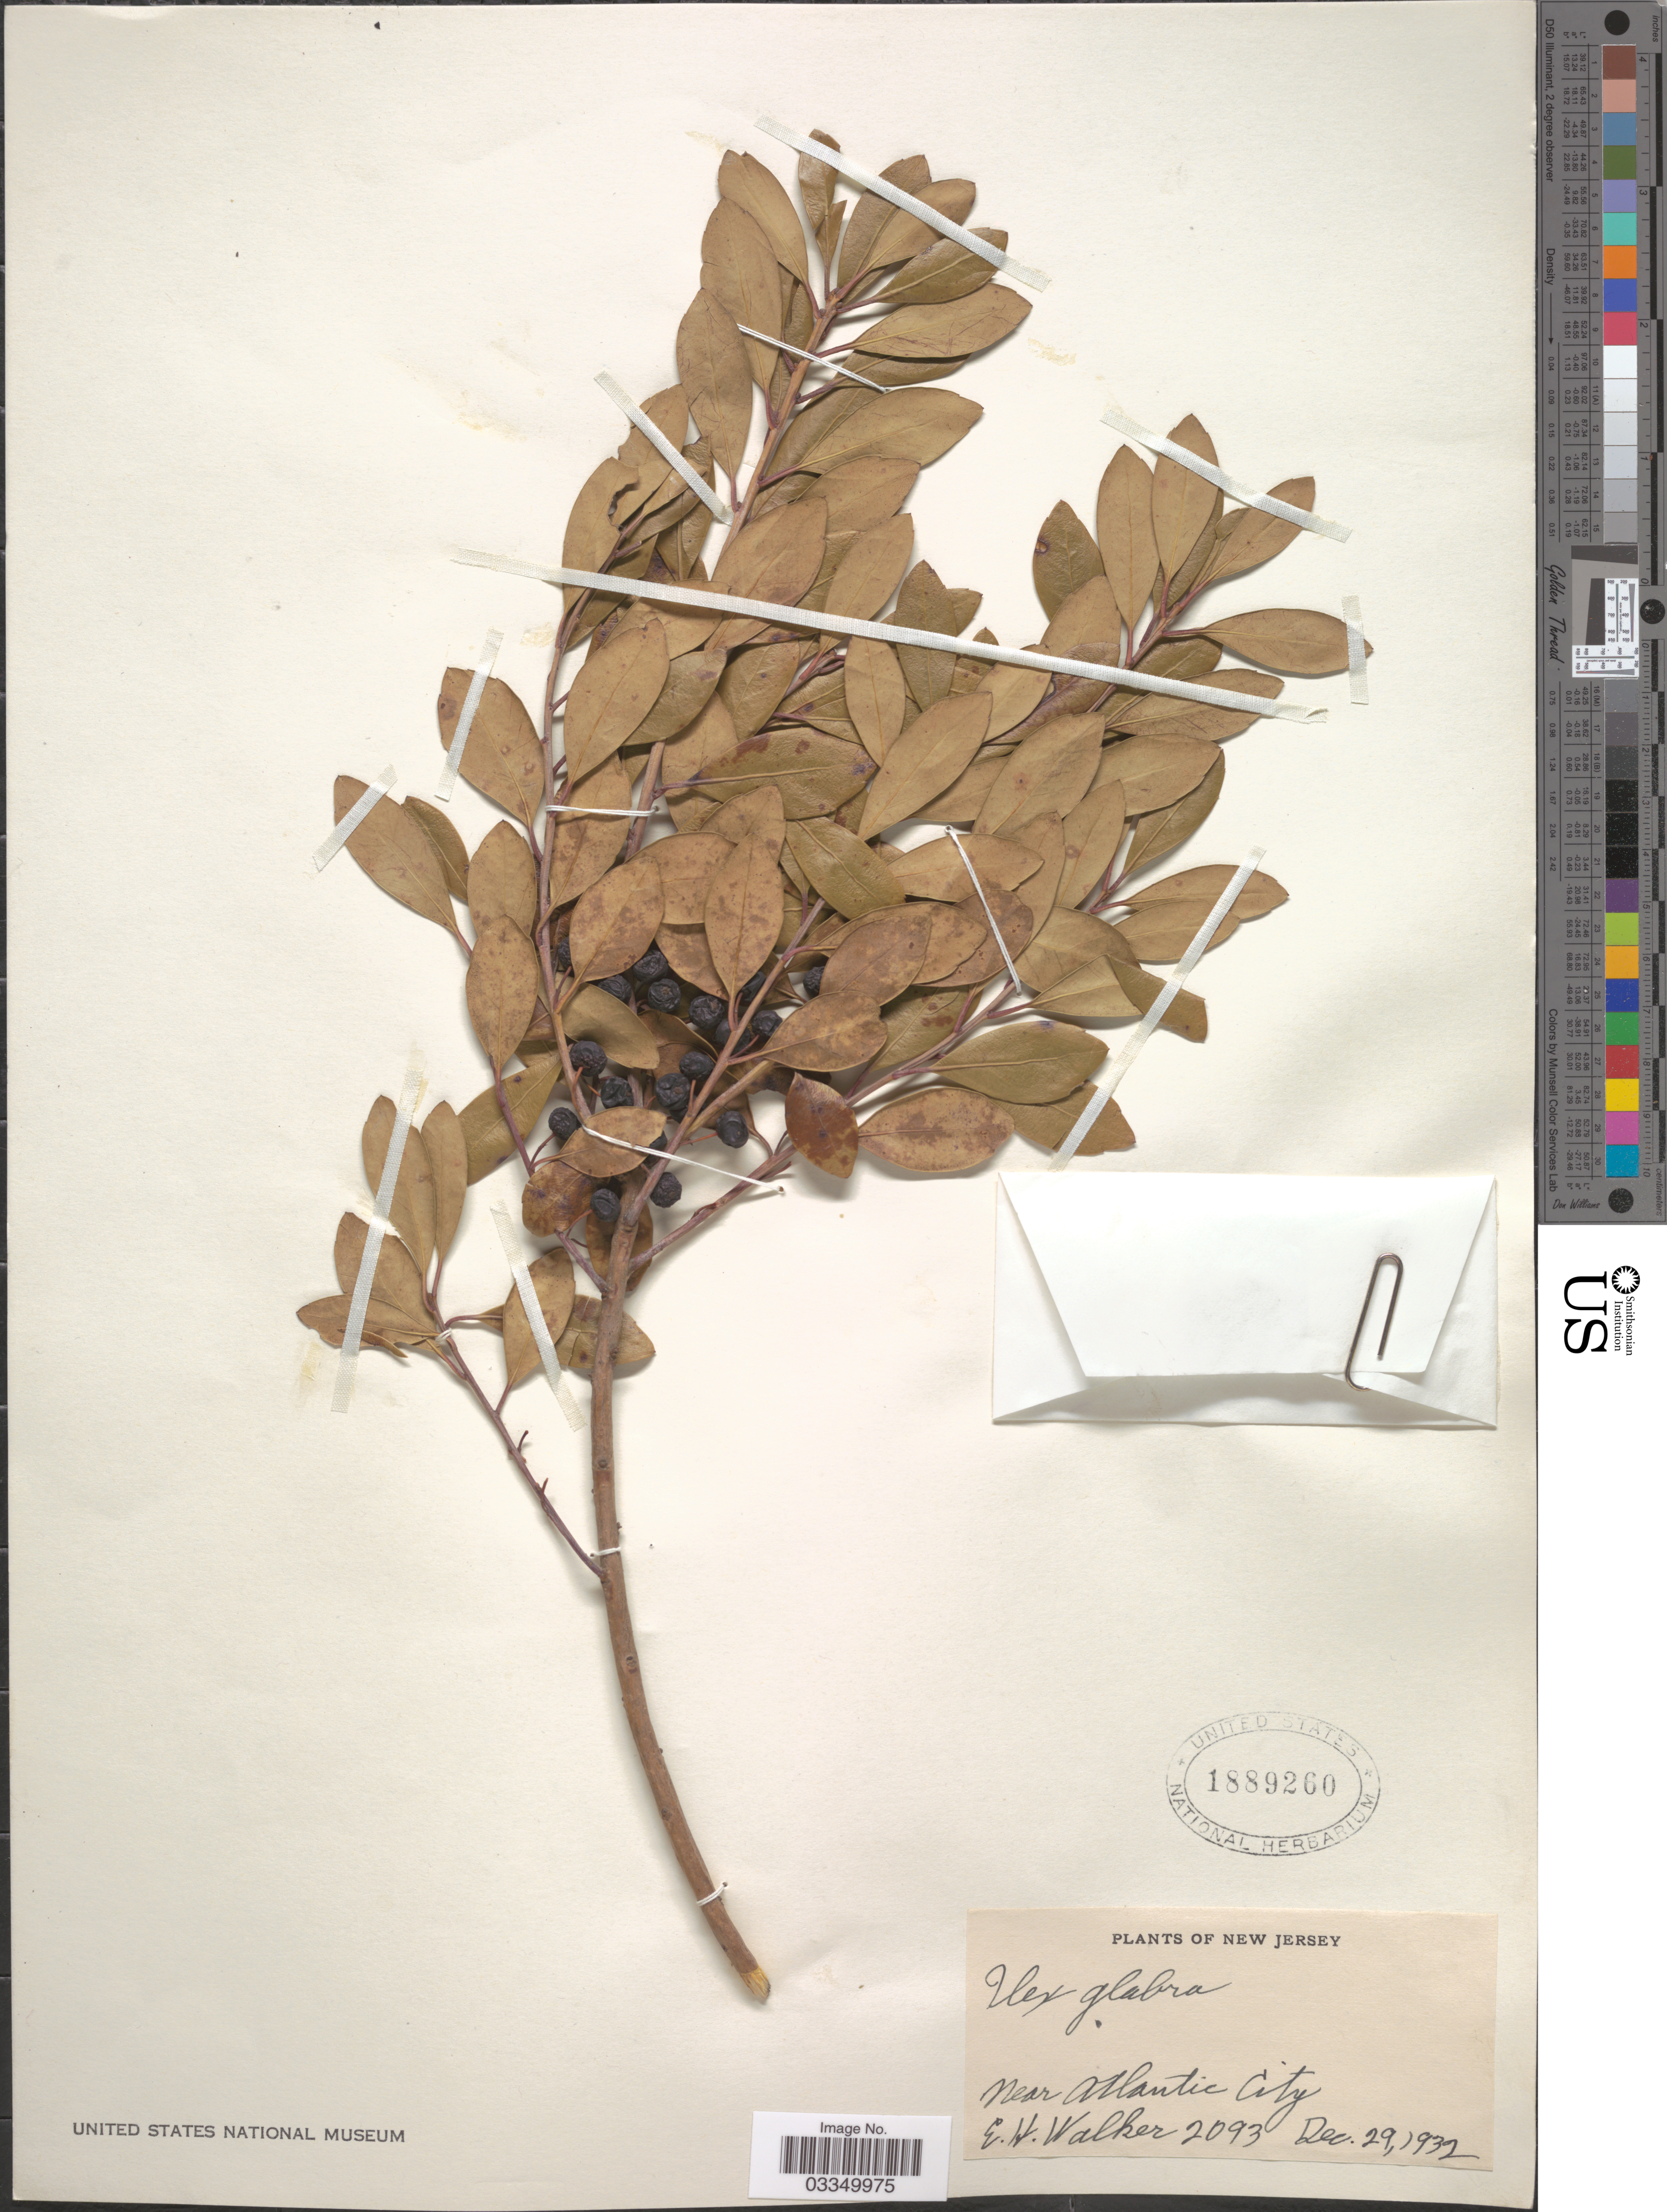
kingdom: Plantae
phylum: Tracheophyta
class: Magnoliopsida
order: Aquifoliales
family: Aquifoliaceae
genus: Ilex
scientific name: Ilex glabra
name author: (L.) A. Gray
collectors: E. H. Walker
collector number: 2093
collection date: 1932-12-29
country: United States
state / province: New Jersey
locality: Near Atlantic City.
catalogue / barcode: US 1889260